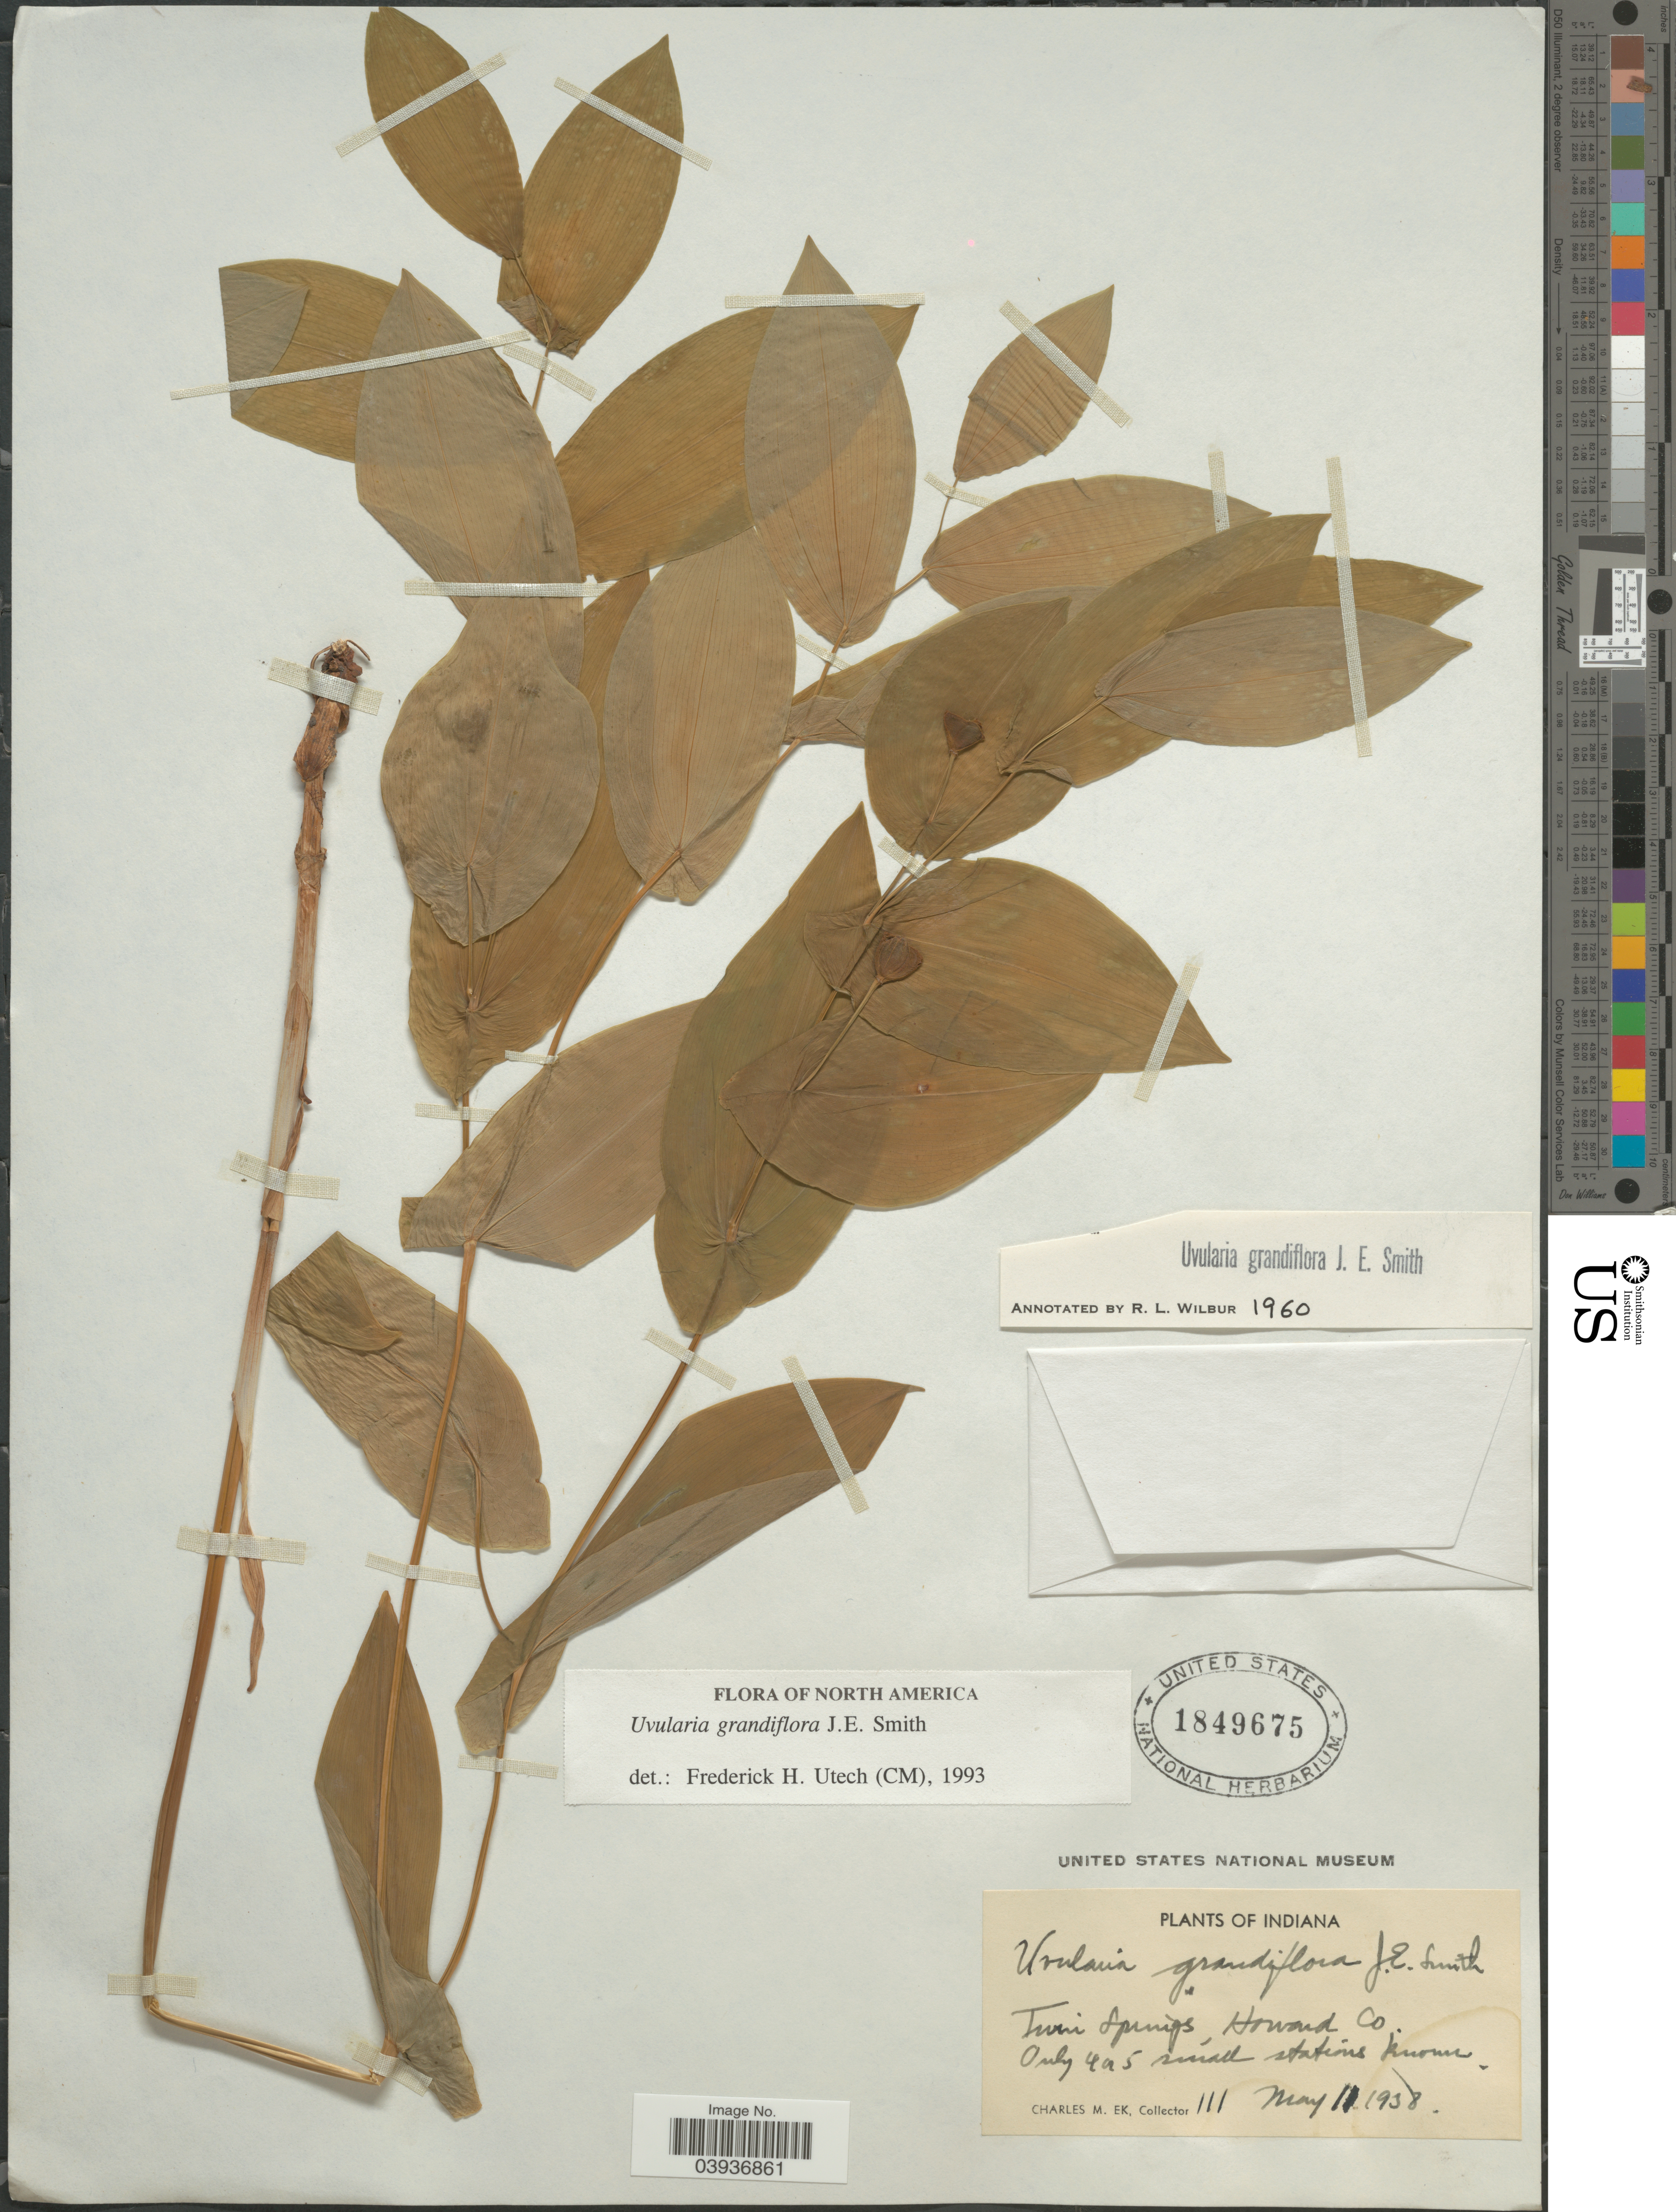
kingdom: Plantae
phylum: Tracheophyta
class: Liliopsida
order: Liliales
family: Colchicaceae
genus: Uvularia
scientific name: Uvularia grandiflora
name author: Sm.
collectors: C. Ek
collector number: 111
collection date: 1938-05-11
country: United States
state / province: Indiana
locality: Twin Springs, Howard Co. Only 4 or 5 small stations known.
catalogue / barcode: US 1849675